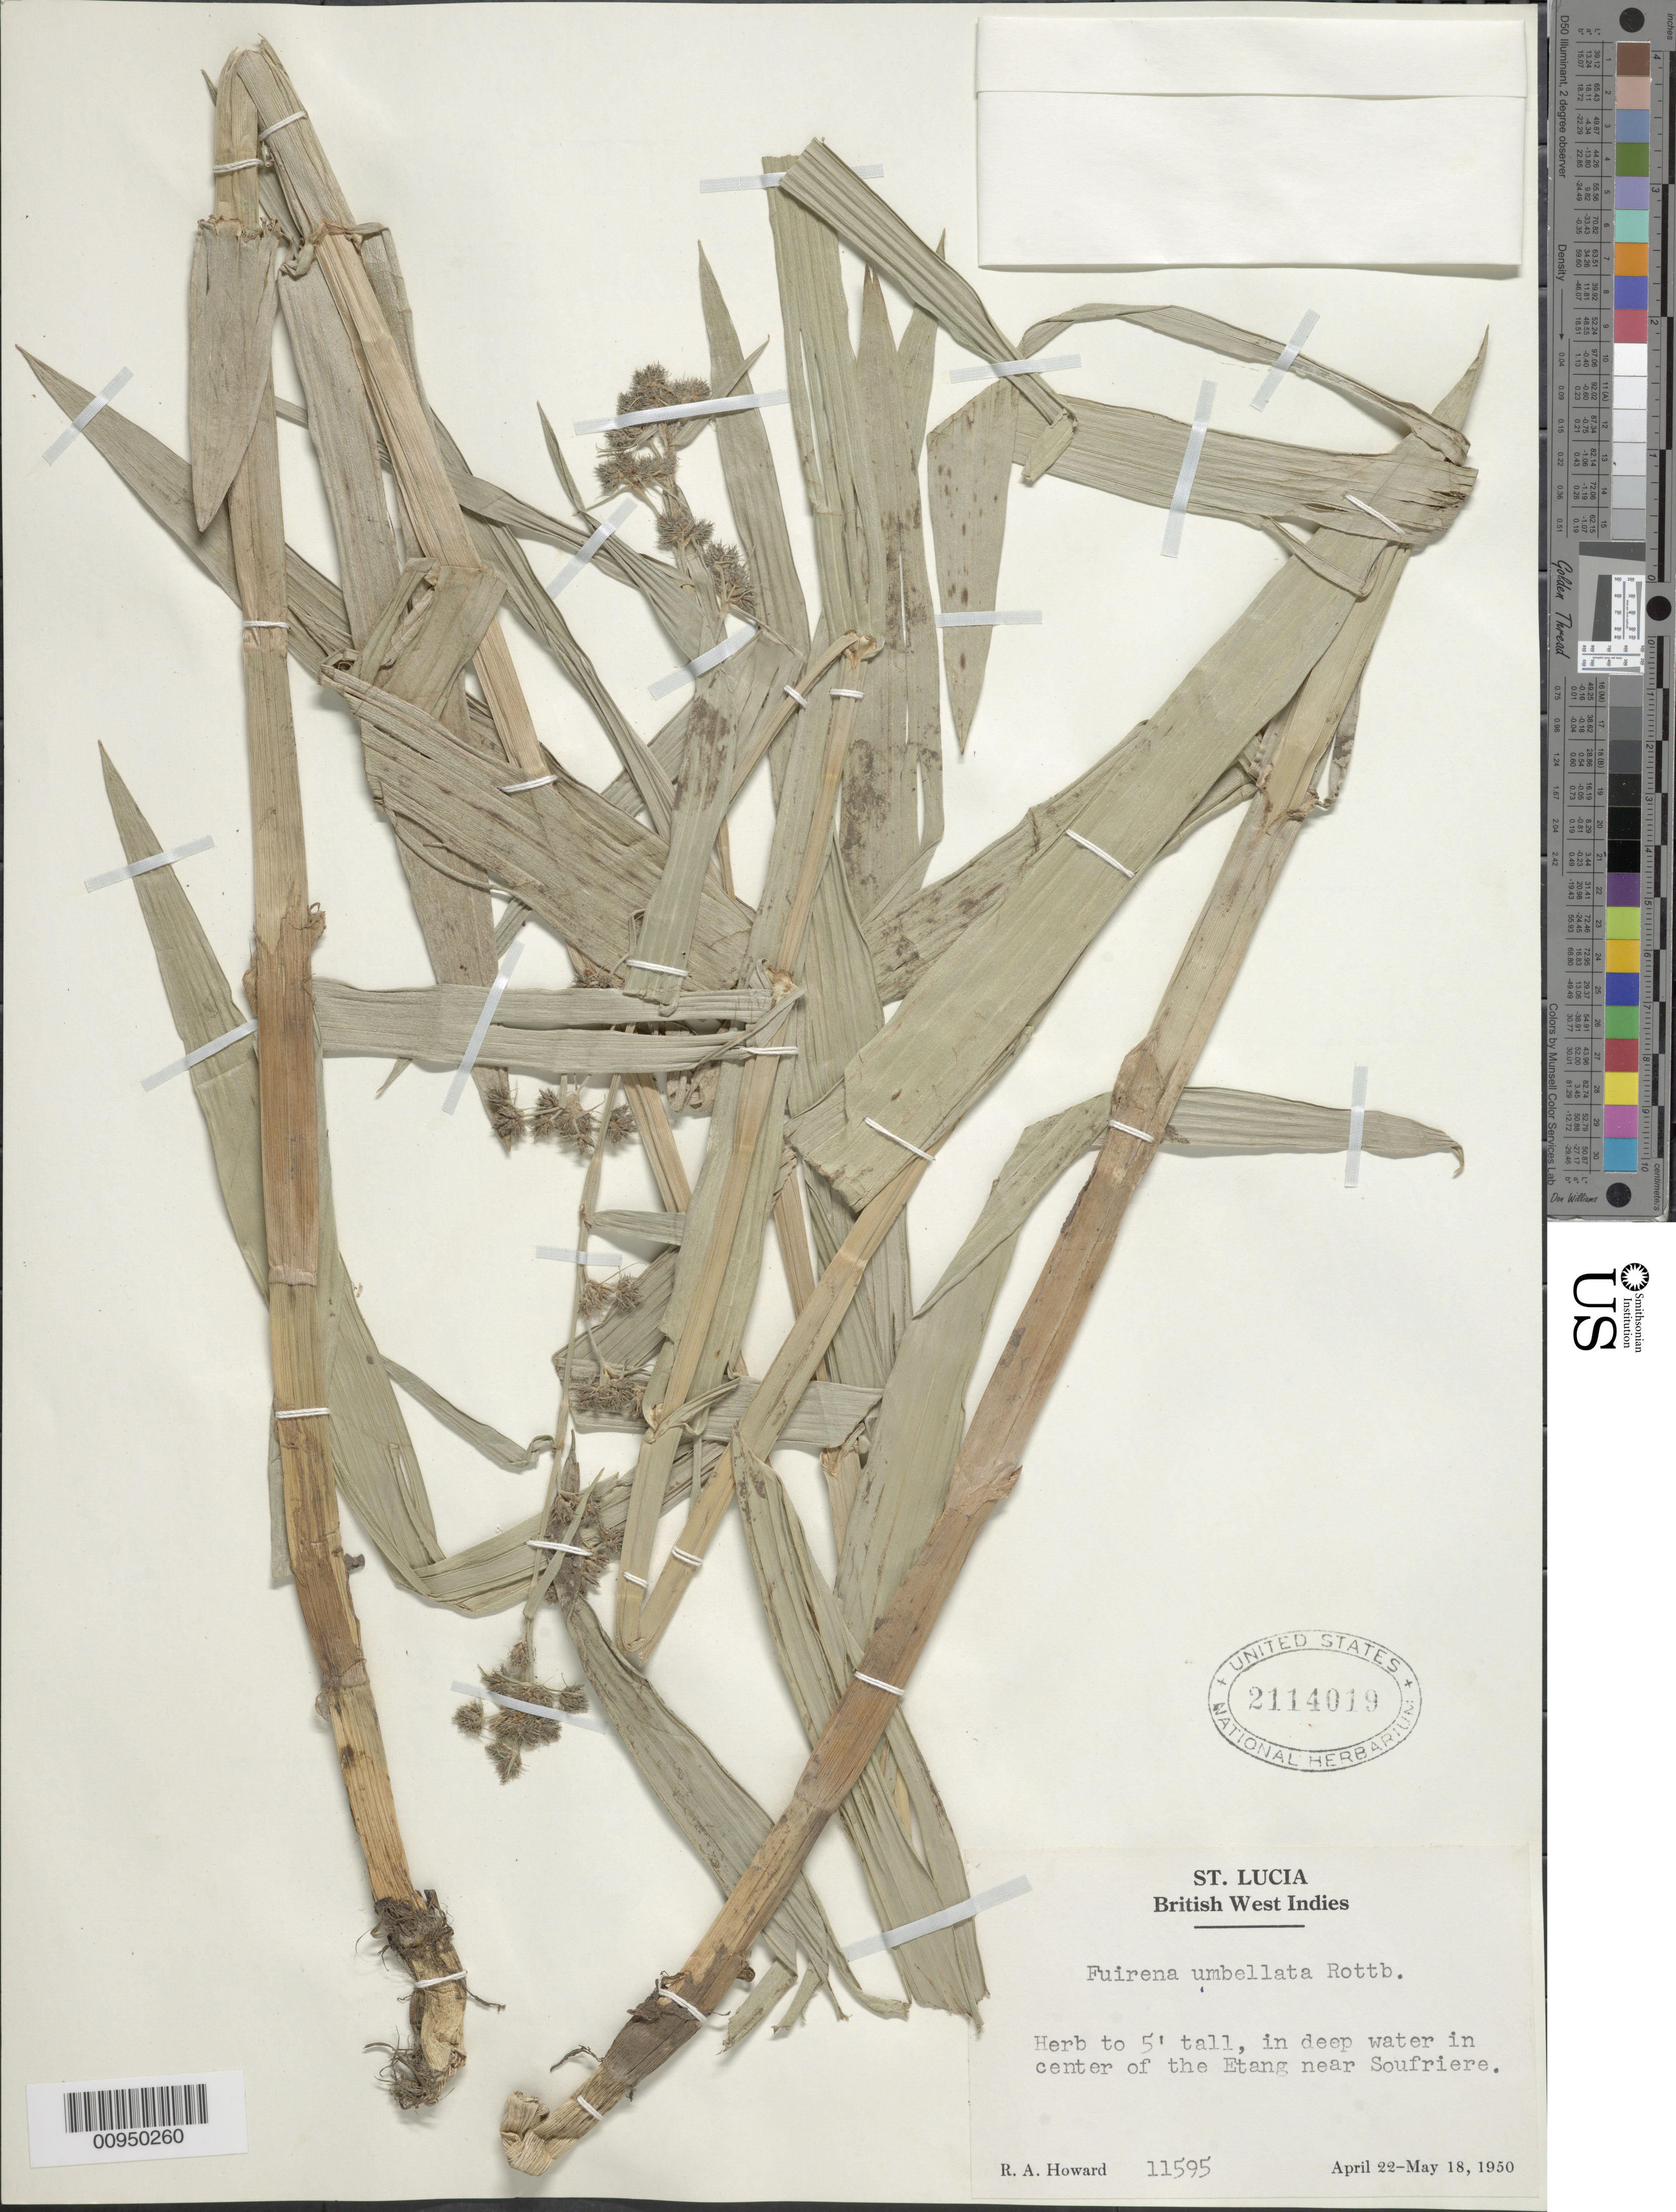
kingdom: Plantae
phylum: Tracheophyta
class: Liliopsida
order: Poales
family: Cyperaceae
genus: Fuirena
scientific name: Fuirena umbellata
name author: Rottb.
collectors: R. A. Howard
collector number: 11595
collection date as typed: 22 Apr 1950 to 18 May 1950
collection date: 1950-04-22/1950-05-18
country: St. Lucia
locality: Center of the Etang, near Soufriere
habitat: In deep water, center of lagoon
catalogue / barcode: US 2114019